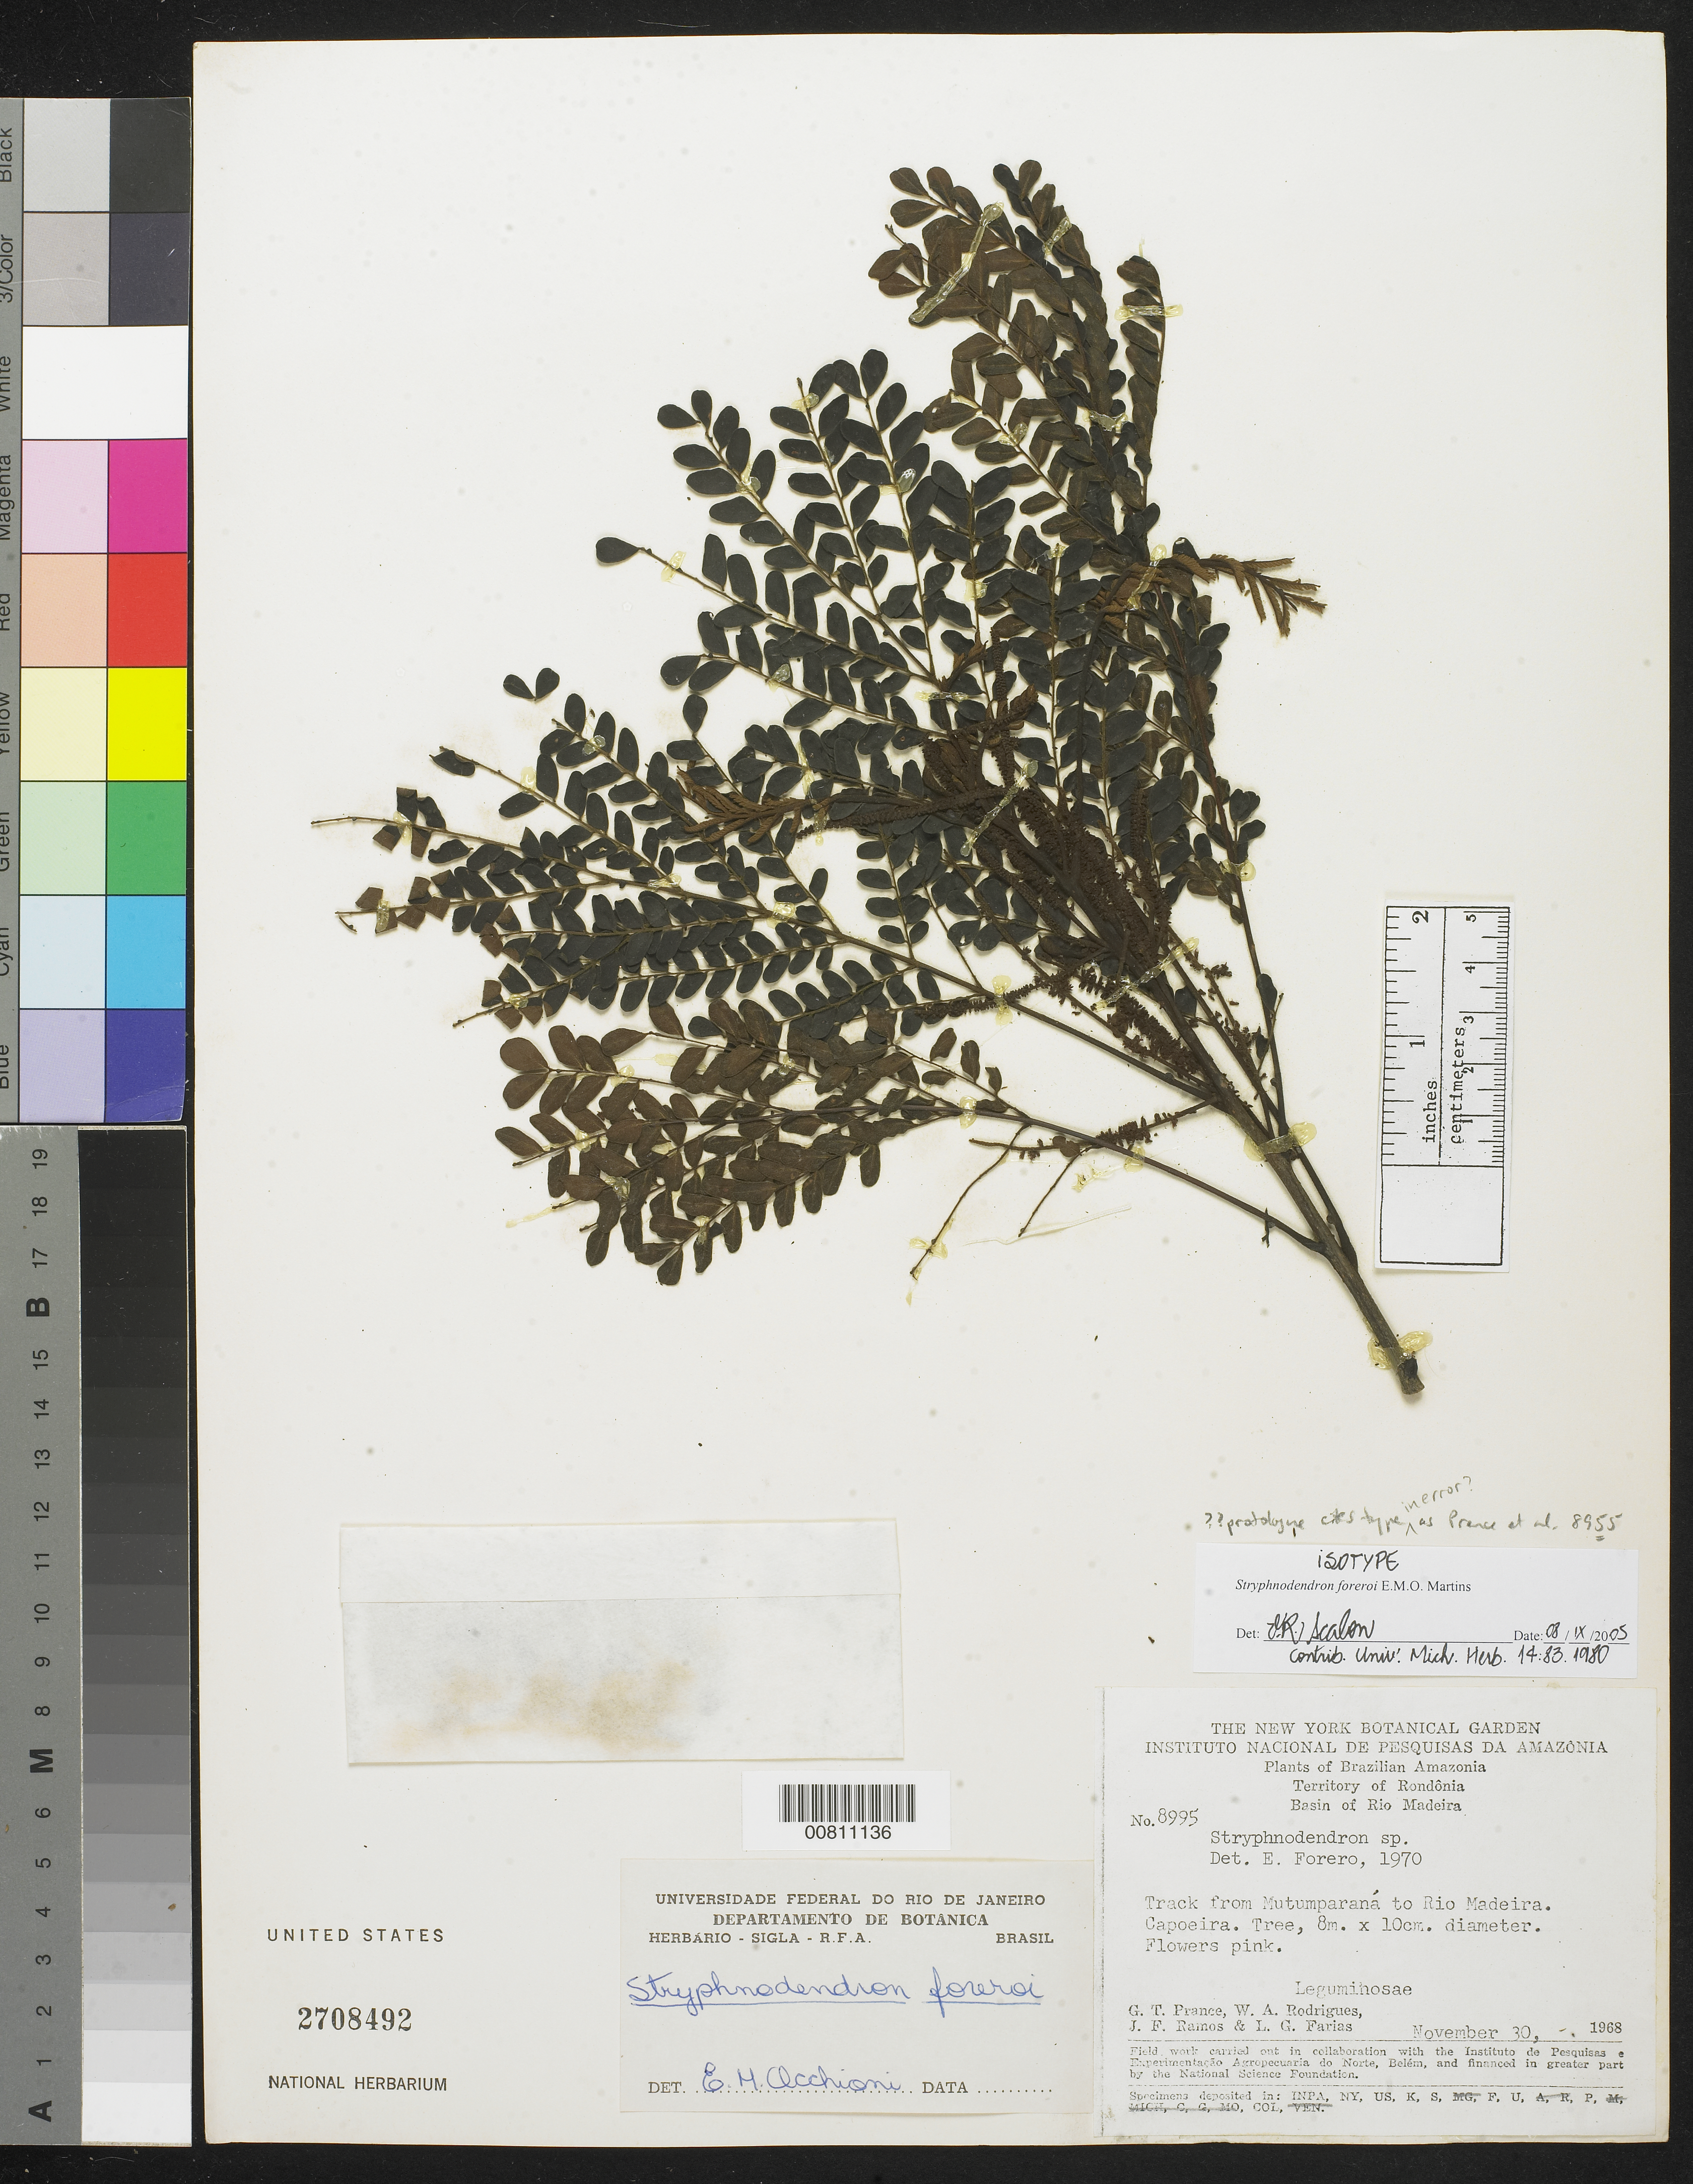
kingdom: Plantae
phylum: Tracheophyta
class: Magnoliopsida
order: Fabales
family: Fabaceae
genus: Stryphnodendron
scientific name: Stryphnodendron foreroi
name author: E.M.O. Martins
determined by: Scalon, V. R.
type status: Isotype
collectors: G. T. Prance, W. A. Rodrigues, J. F. Ramos & L. G. Farias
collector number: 8995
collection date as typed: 30 Nov 1968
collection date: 1968-11-30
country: Brazil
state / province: Rondônia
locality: Territory of Rondônia. Basin of Rio Madeira. Track from Mutumparaná to Rio Madeira. Capoeira.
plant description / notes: Protologue cites type as Prance "8955", apparently in error; other label data on US specimen match protologue, which cites an isotype at US. Another sheet at NY is also numbered 8995 (and annotated as holotype of S. rondoniense Forero, ined.).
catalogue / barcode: US 2708492